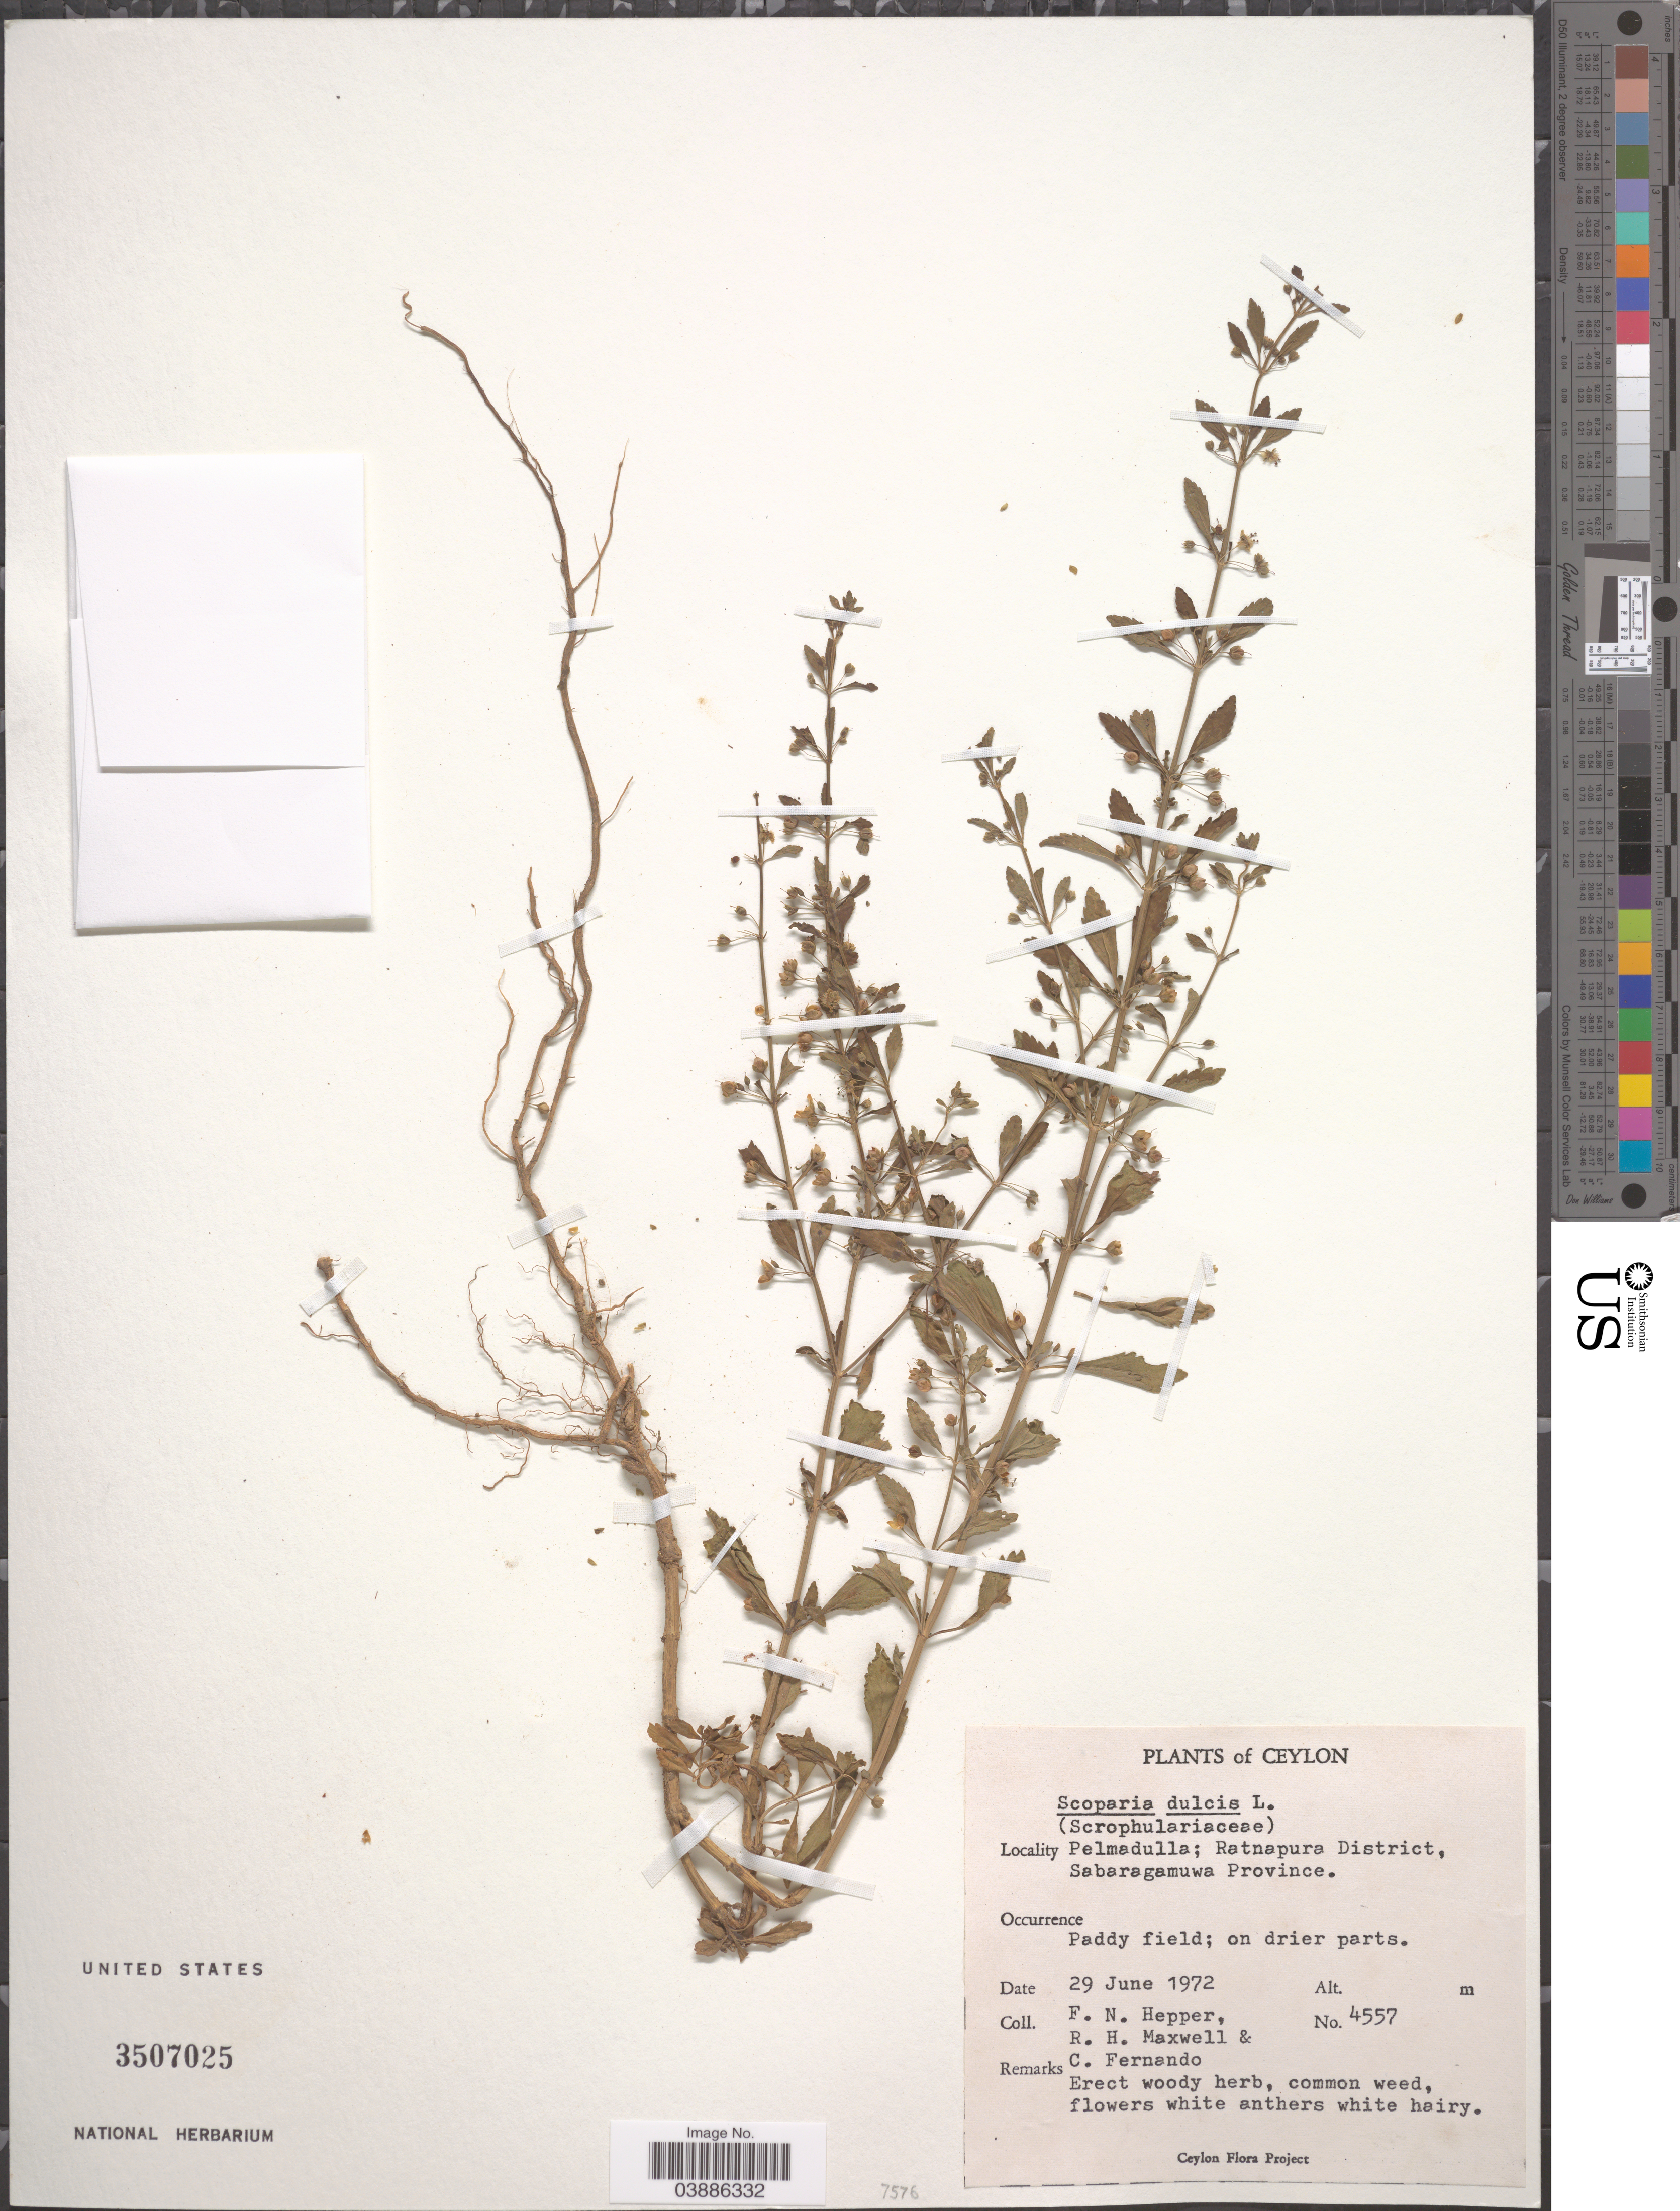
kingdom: Plantae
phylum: Tracheophyta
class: Magnoliopsida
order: Lamiales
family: Plantaginaceae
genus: Scoparia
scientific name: Scoparia dulcis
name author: L.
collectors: F. Hepper, R. Maxwell & C. Fernando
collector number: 4557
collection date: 1972-06-29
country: Sri Lanka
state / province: Sabaragamuwa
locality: Ceylon. Pelmadulla; Ratnapura District.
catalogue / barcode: US 3507025